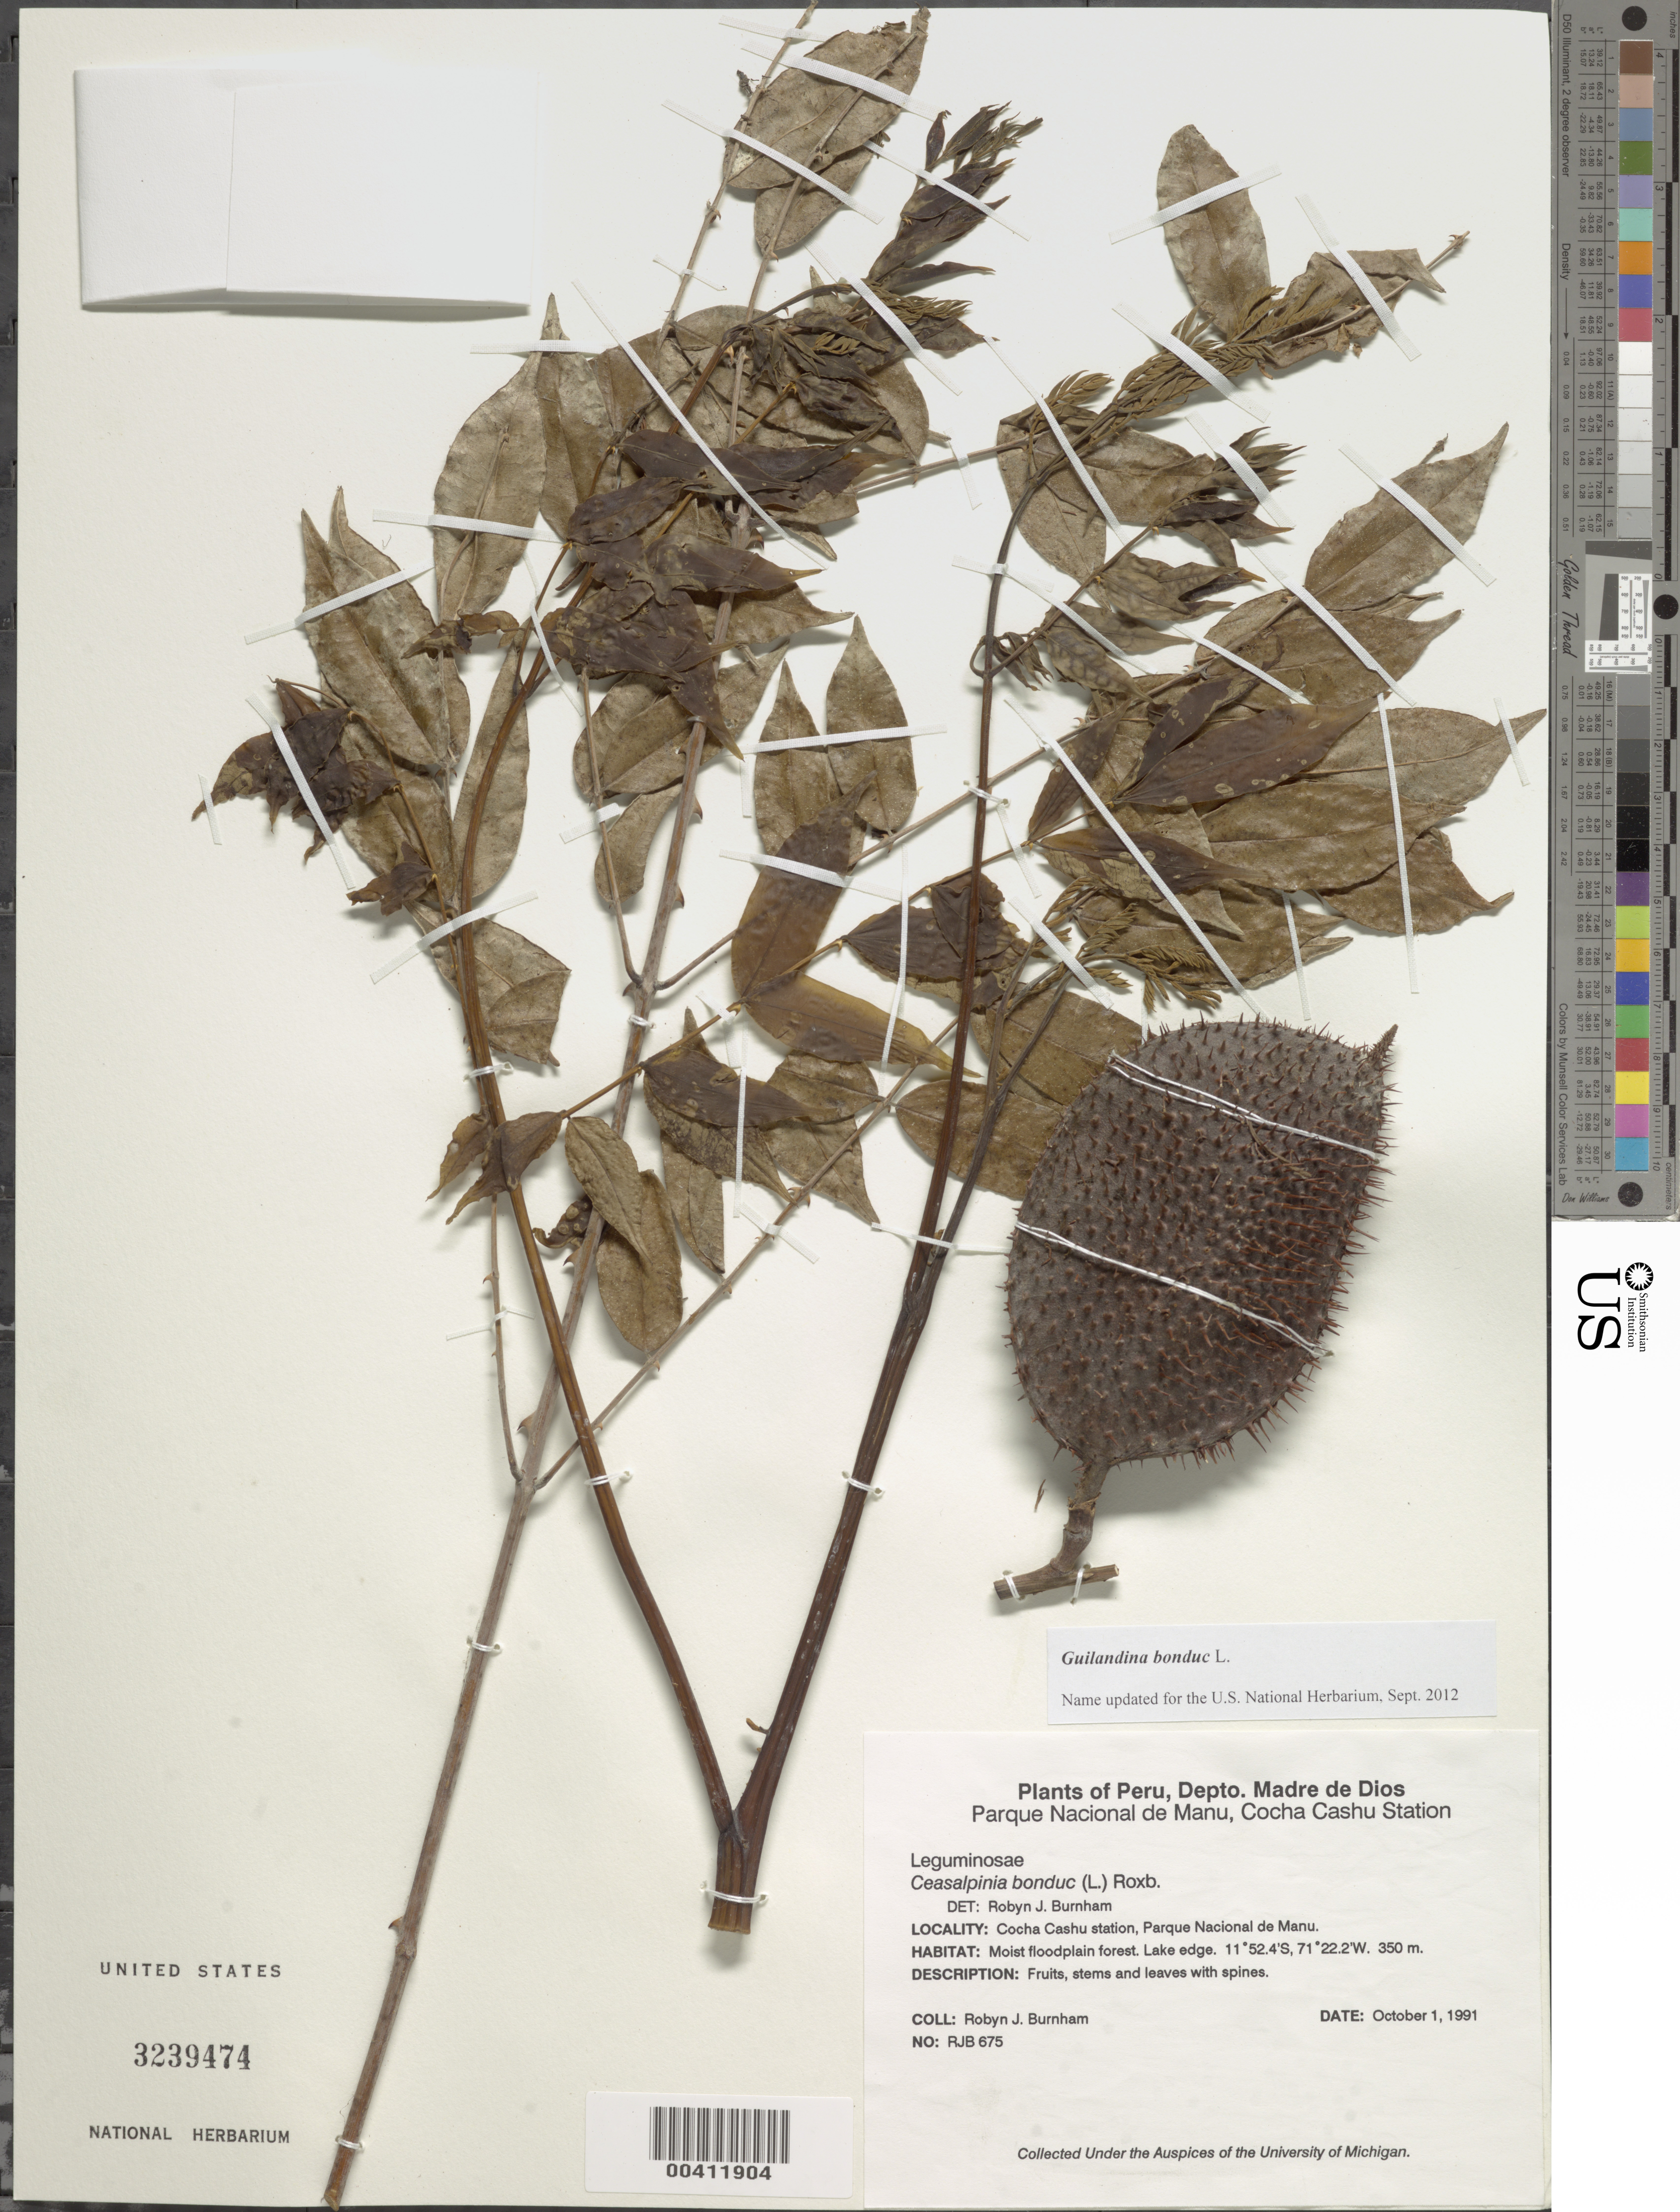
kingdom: Plantae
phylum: Tracheophyta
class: Magnoliopsida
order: Fabales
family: Fabaceae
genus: Guilandina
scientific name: Guilandina bonduc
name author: L.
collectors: R. J. Burnham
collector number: Rjb 675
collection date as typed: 01 Oct 1991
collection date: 1991-10-01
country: Peru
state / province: Madre de Dios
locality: Cocha cashu station, parque nacional de manu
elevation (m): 350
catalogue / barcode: US 3239474